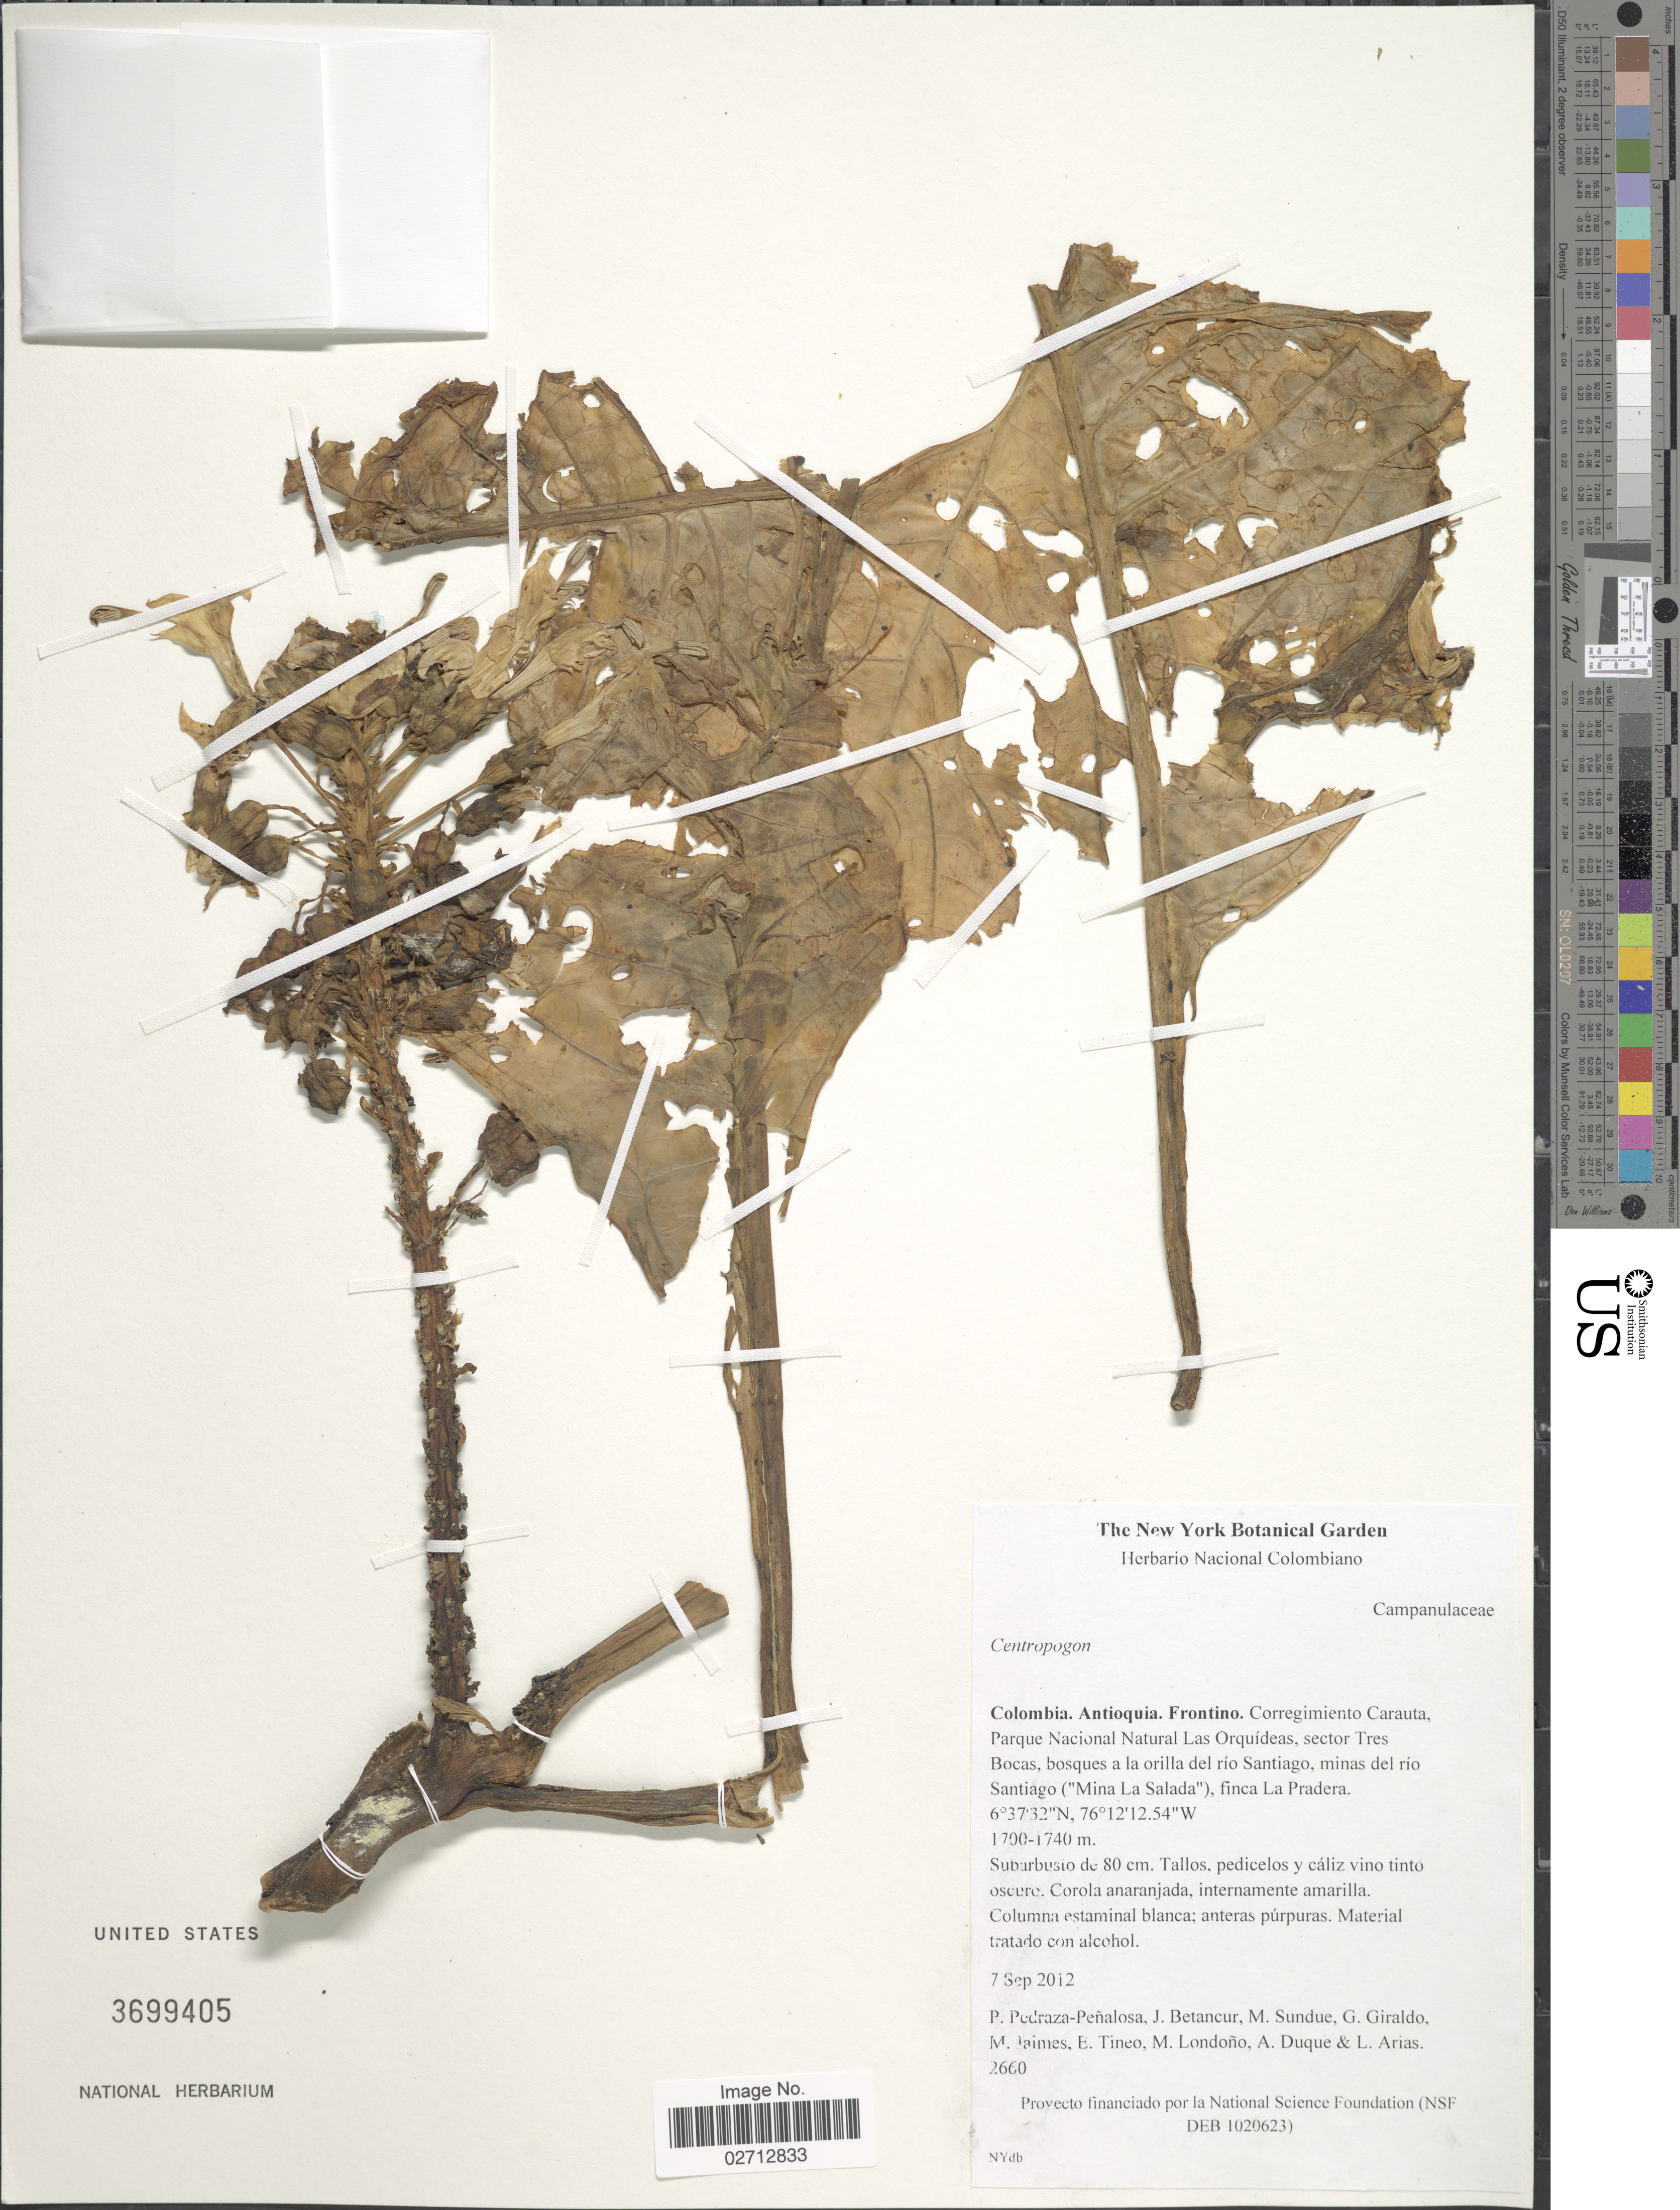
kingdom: Plantae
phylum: Tracheophyta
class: Magnoliopsida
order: Asterales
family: Campanulaceae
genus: Centropogon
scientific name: Centropogon sp.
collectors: P. Pedraza-Peñalosa, J. Betancur, M. Sundue, G. Giraldo & et al.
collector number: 2660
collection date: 2012-09-07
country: Colombia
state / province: Antioquia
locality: Frontino. Corregimiento Carauta, Parque Nacional Natural Las Orquideas, sector Tres Bocas, bosques a la orilla del rio Santiago, minas del rio Santiago ("Mina La Salada"), finca La Pradera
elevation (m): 1700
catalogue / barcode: US 3699405